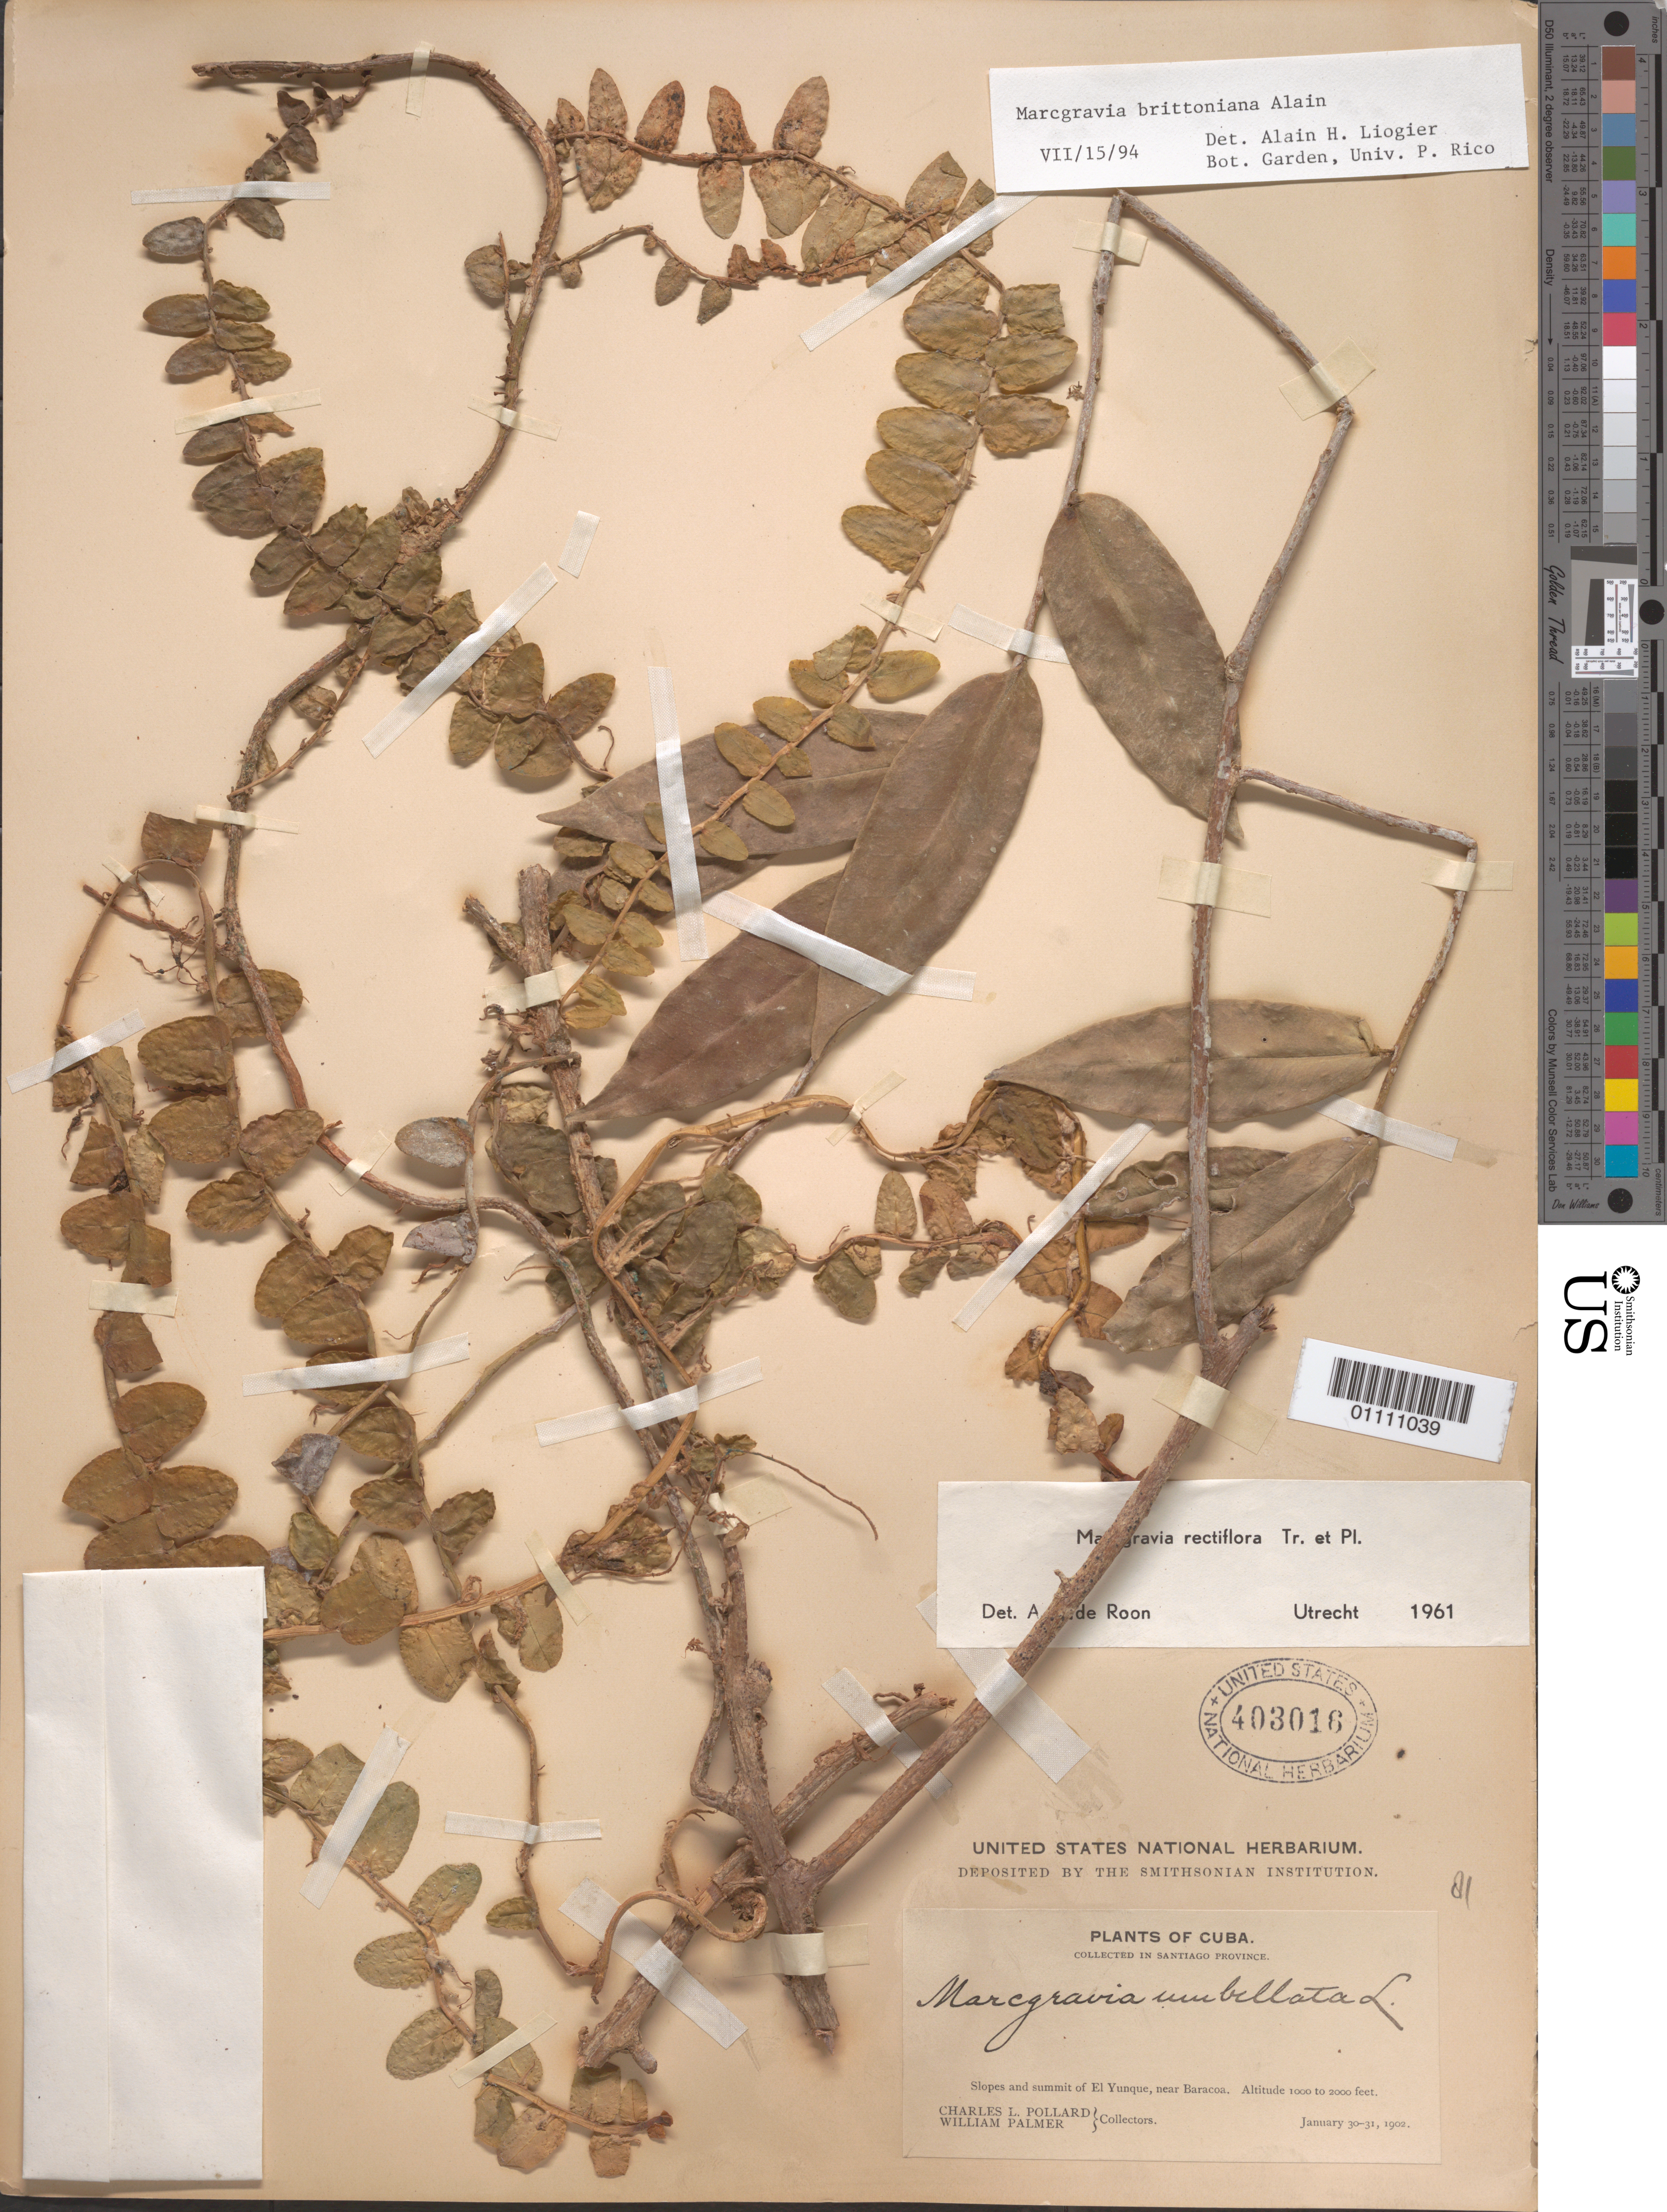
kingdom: Plantae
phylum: Tracheophyta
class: Magnoliopsida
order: Ericales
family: Marcgraviaceae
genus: Marcgravia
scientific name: Marcgravia rectiflora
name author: Triana & Planch.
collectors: C. L. Pollard & W. Palmer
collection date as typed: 30 Jan 1902 to 31 Jan 1902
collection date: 1902-01-30/1902-01-31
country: Cuba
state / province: Guantánamo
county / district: Baracoa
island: Cuba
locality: Slopes and summit of El Yunque, near Baracoa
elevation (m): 305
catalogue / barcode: US 403016